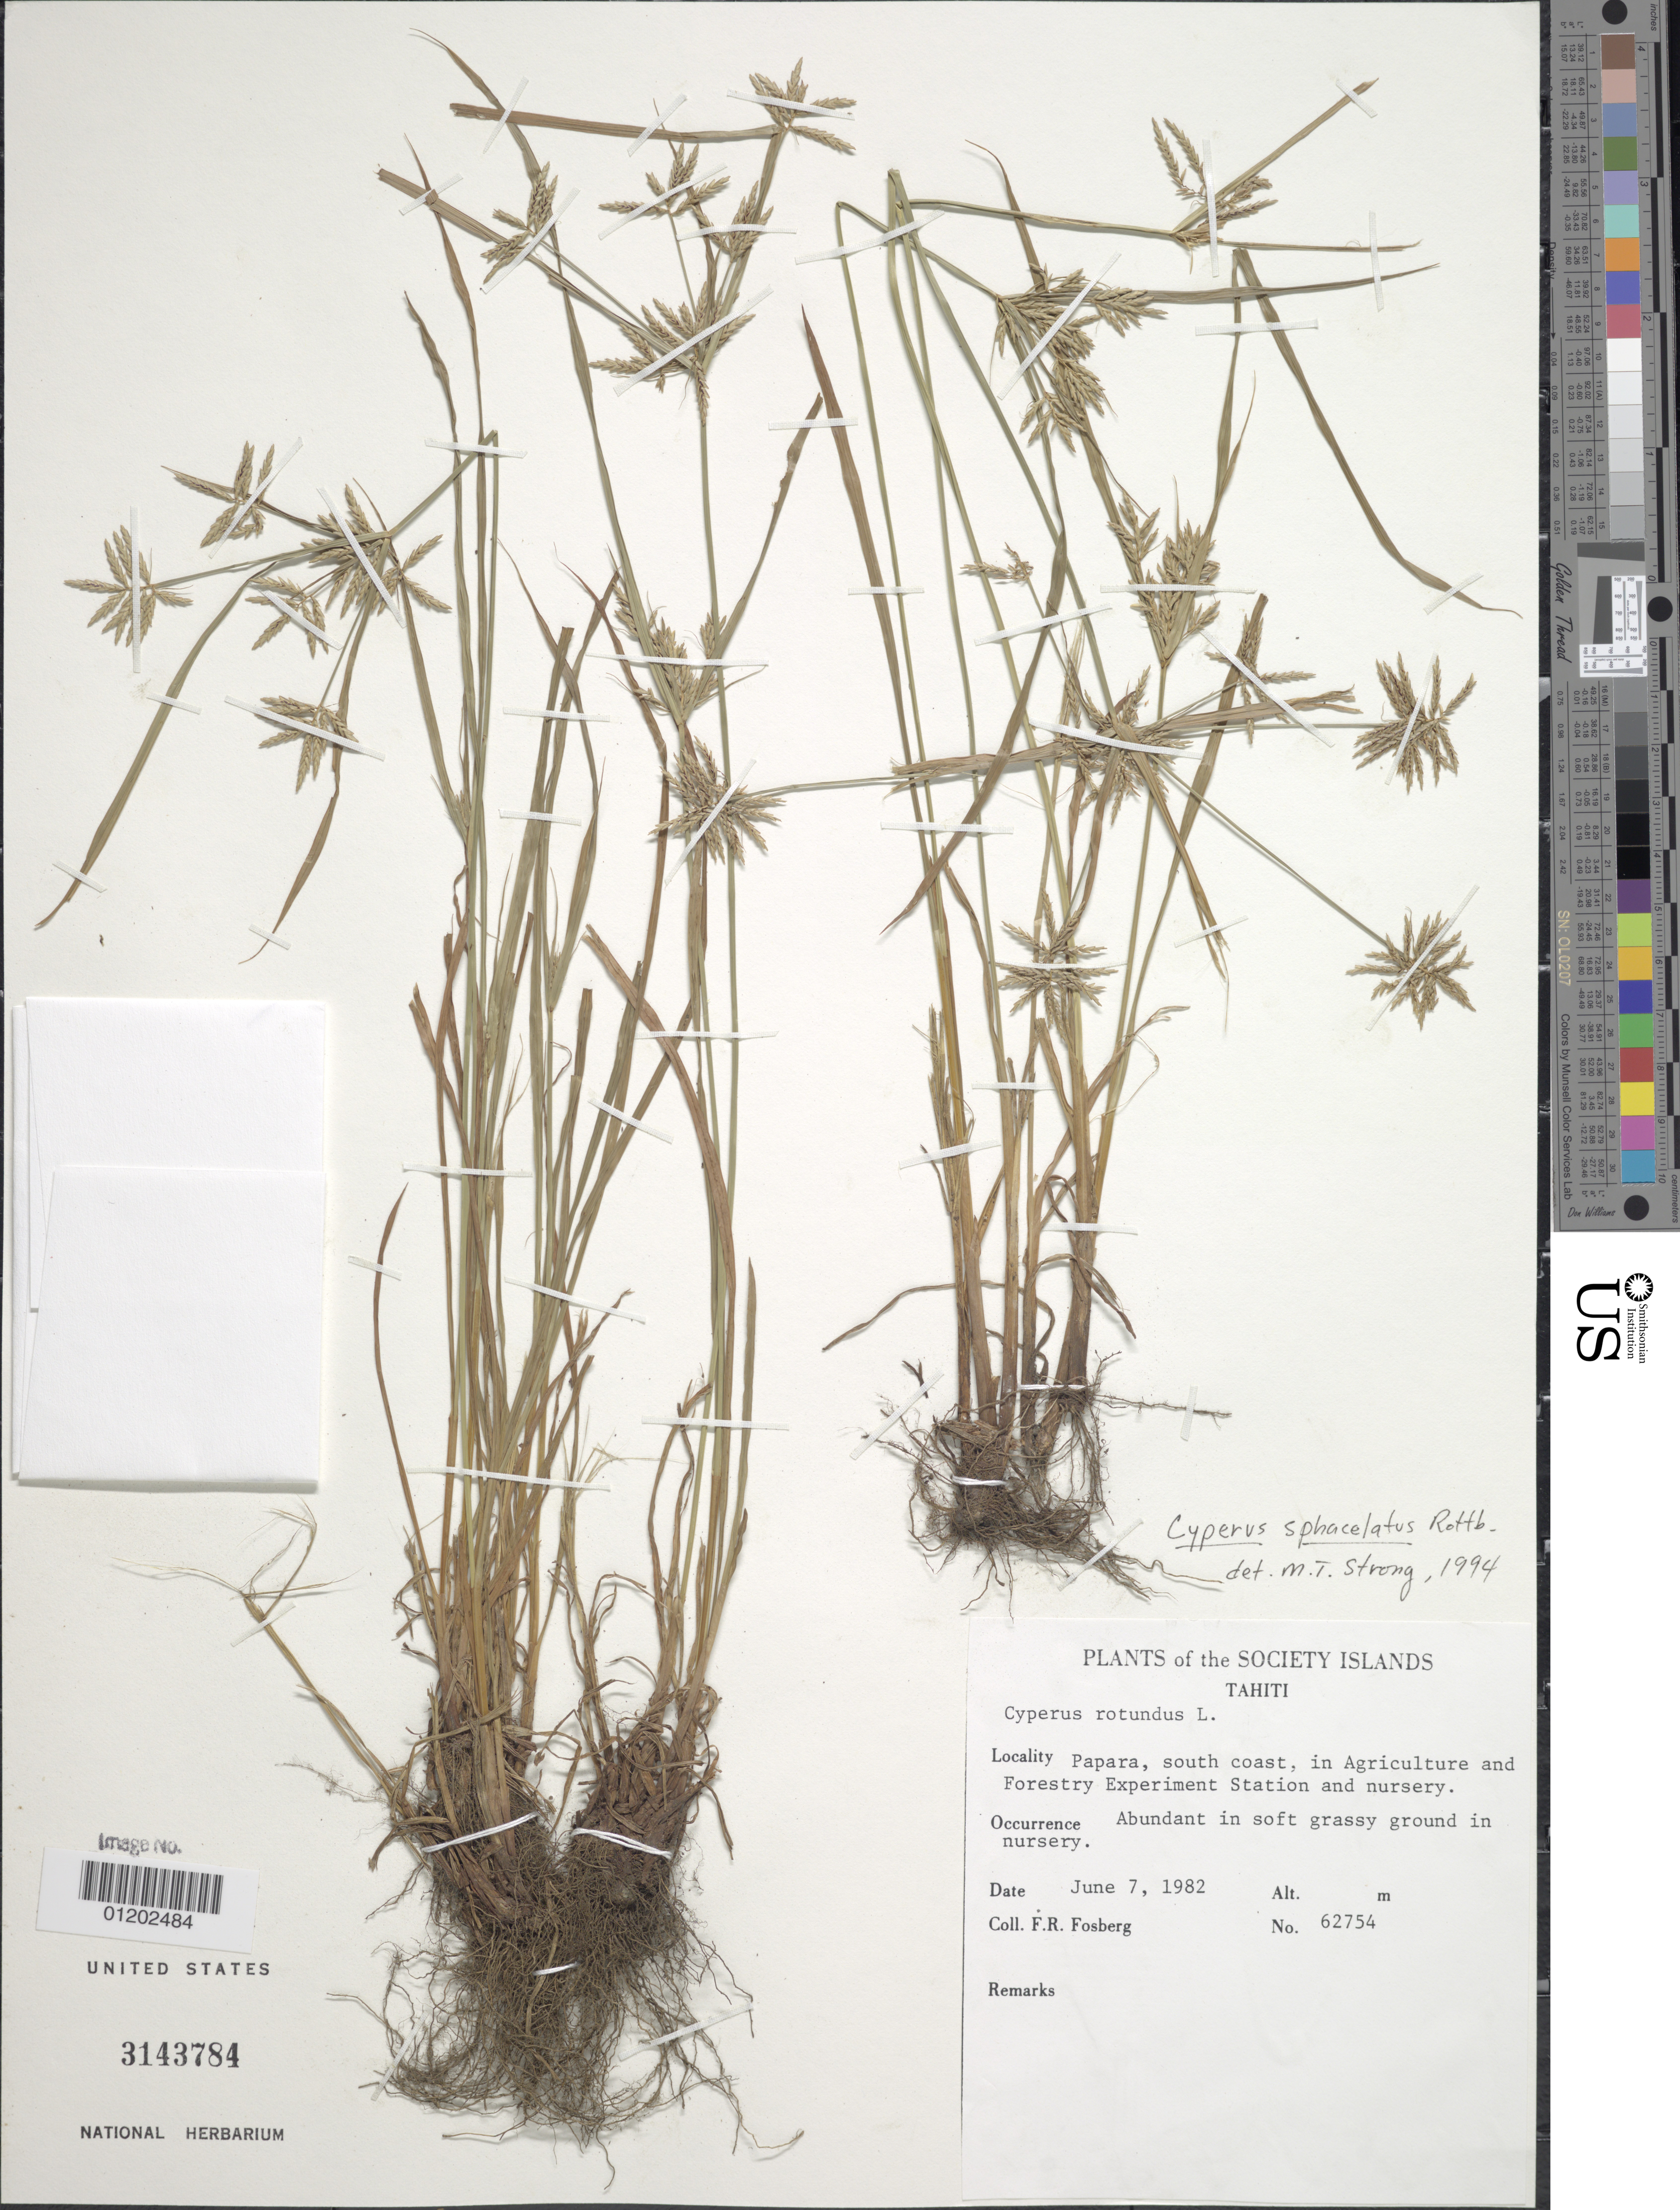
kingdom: Plantae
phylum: Tracheophyta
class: Liliopsida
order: Poales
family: Cyperaceae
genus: Cyperus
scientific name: Cyperus sphacelatus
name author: Rottb.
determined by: Strong, M. T., (US), Smithsonian Institution - National Museum of Natural History (UNITED STATES)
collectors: F. R. Fosberg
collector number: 62754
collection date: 1982-06-07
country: French Polynesia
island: Tahiti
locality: Papara, south coast in agriculture and forestry experiment station and nursery.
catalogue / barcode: US 3143784